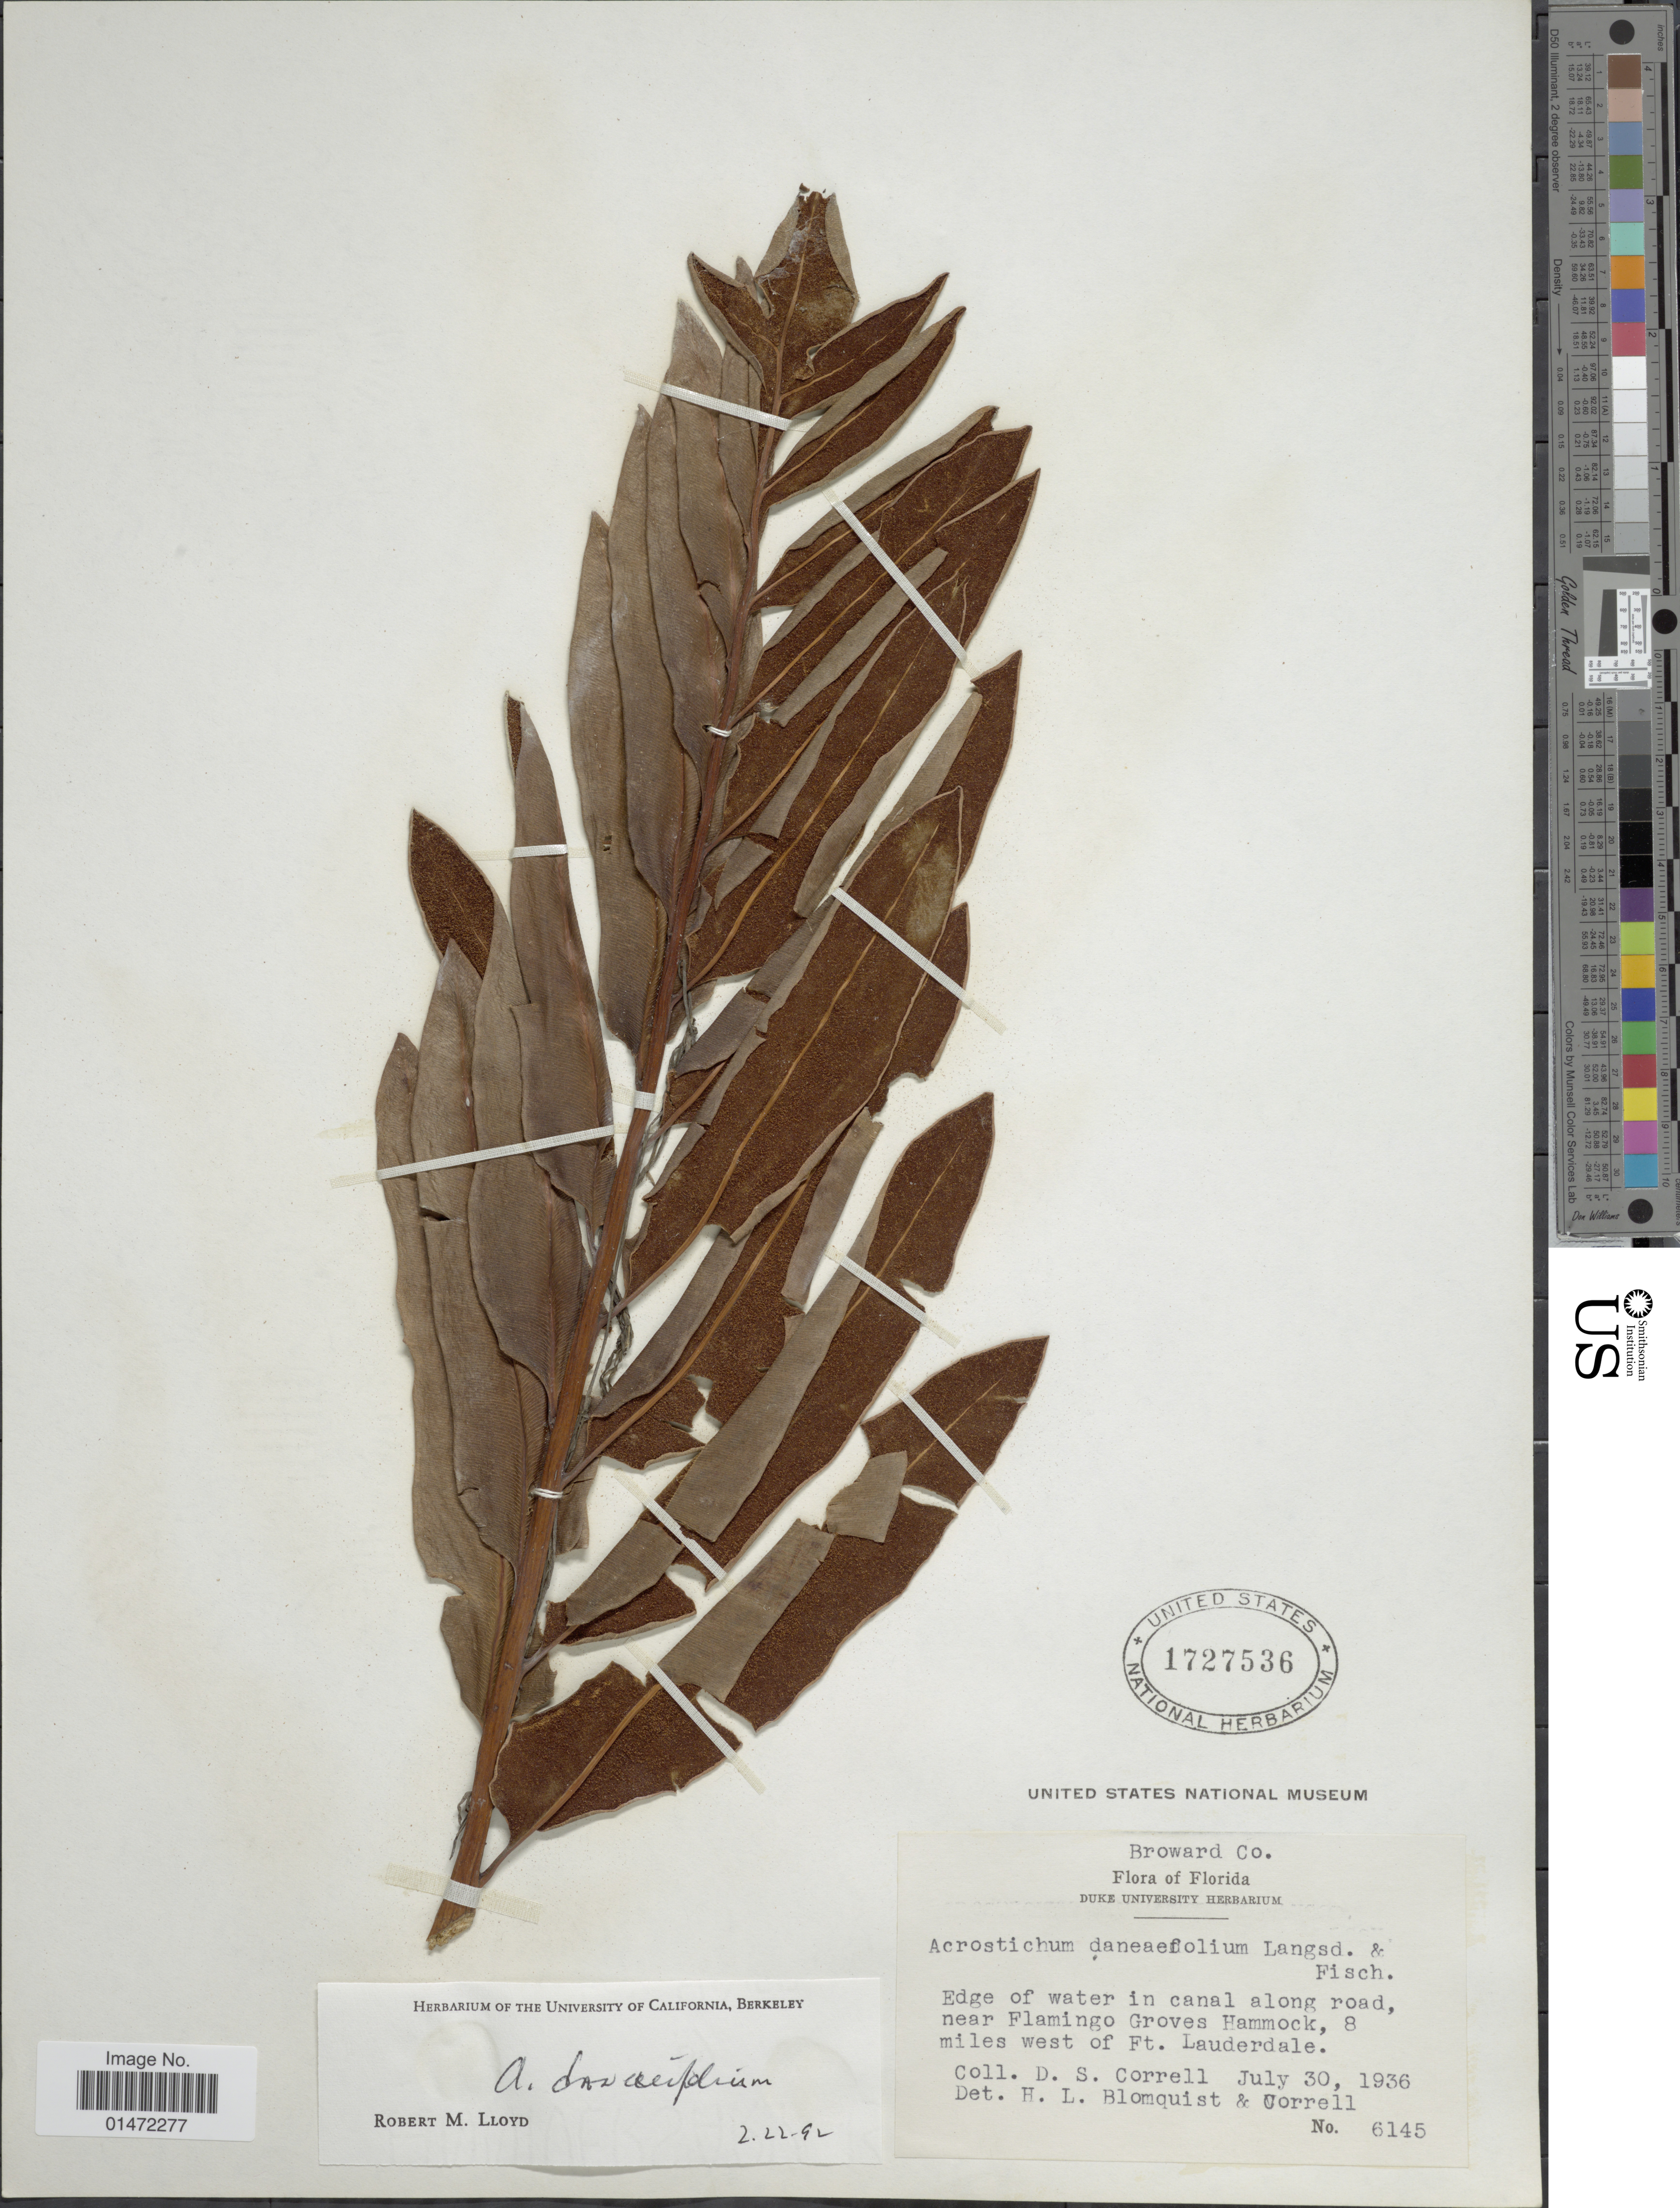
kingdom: Plantae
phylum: Tracheophyta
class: Polypodiopsida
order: Polypodiales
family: Pteridaceae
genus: Acrostichum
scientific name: Acrostichum danaeifolium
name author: Langsd. & Fisch.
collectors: D. S. Correll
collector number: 6145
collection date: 1936-07-30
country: United States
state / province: Florida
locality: Broward Co. Edge of water in canal along road, near Flamingo Groves Hammock, 8 miles west of Ft. Lauderdale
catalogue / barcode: US 1727536